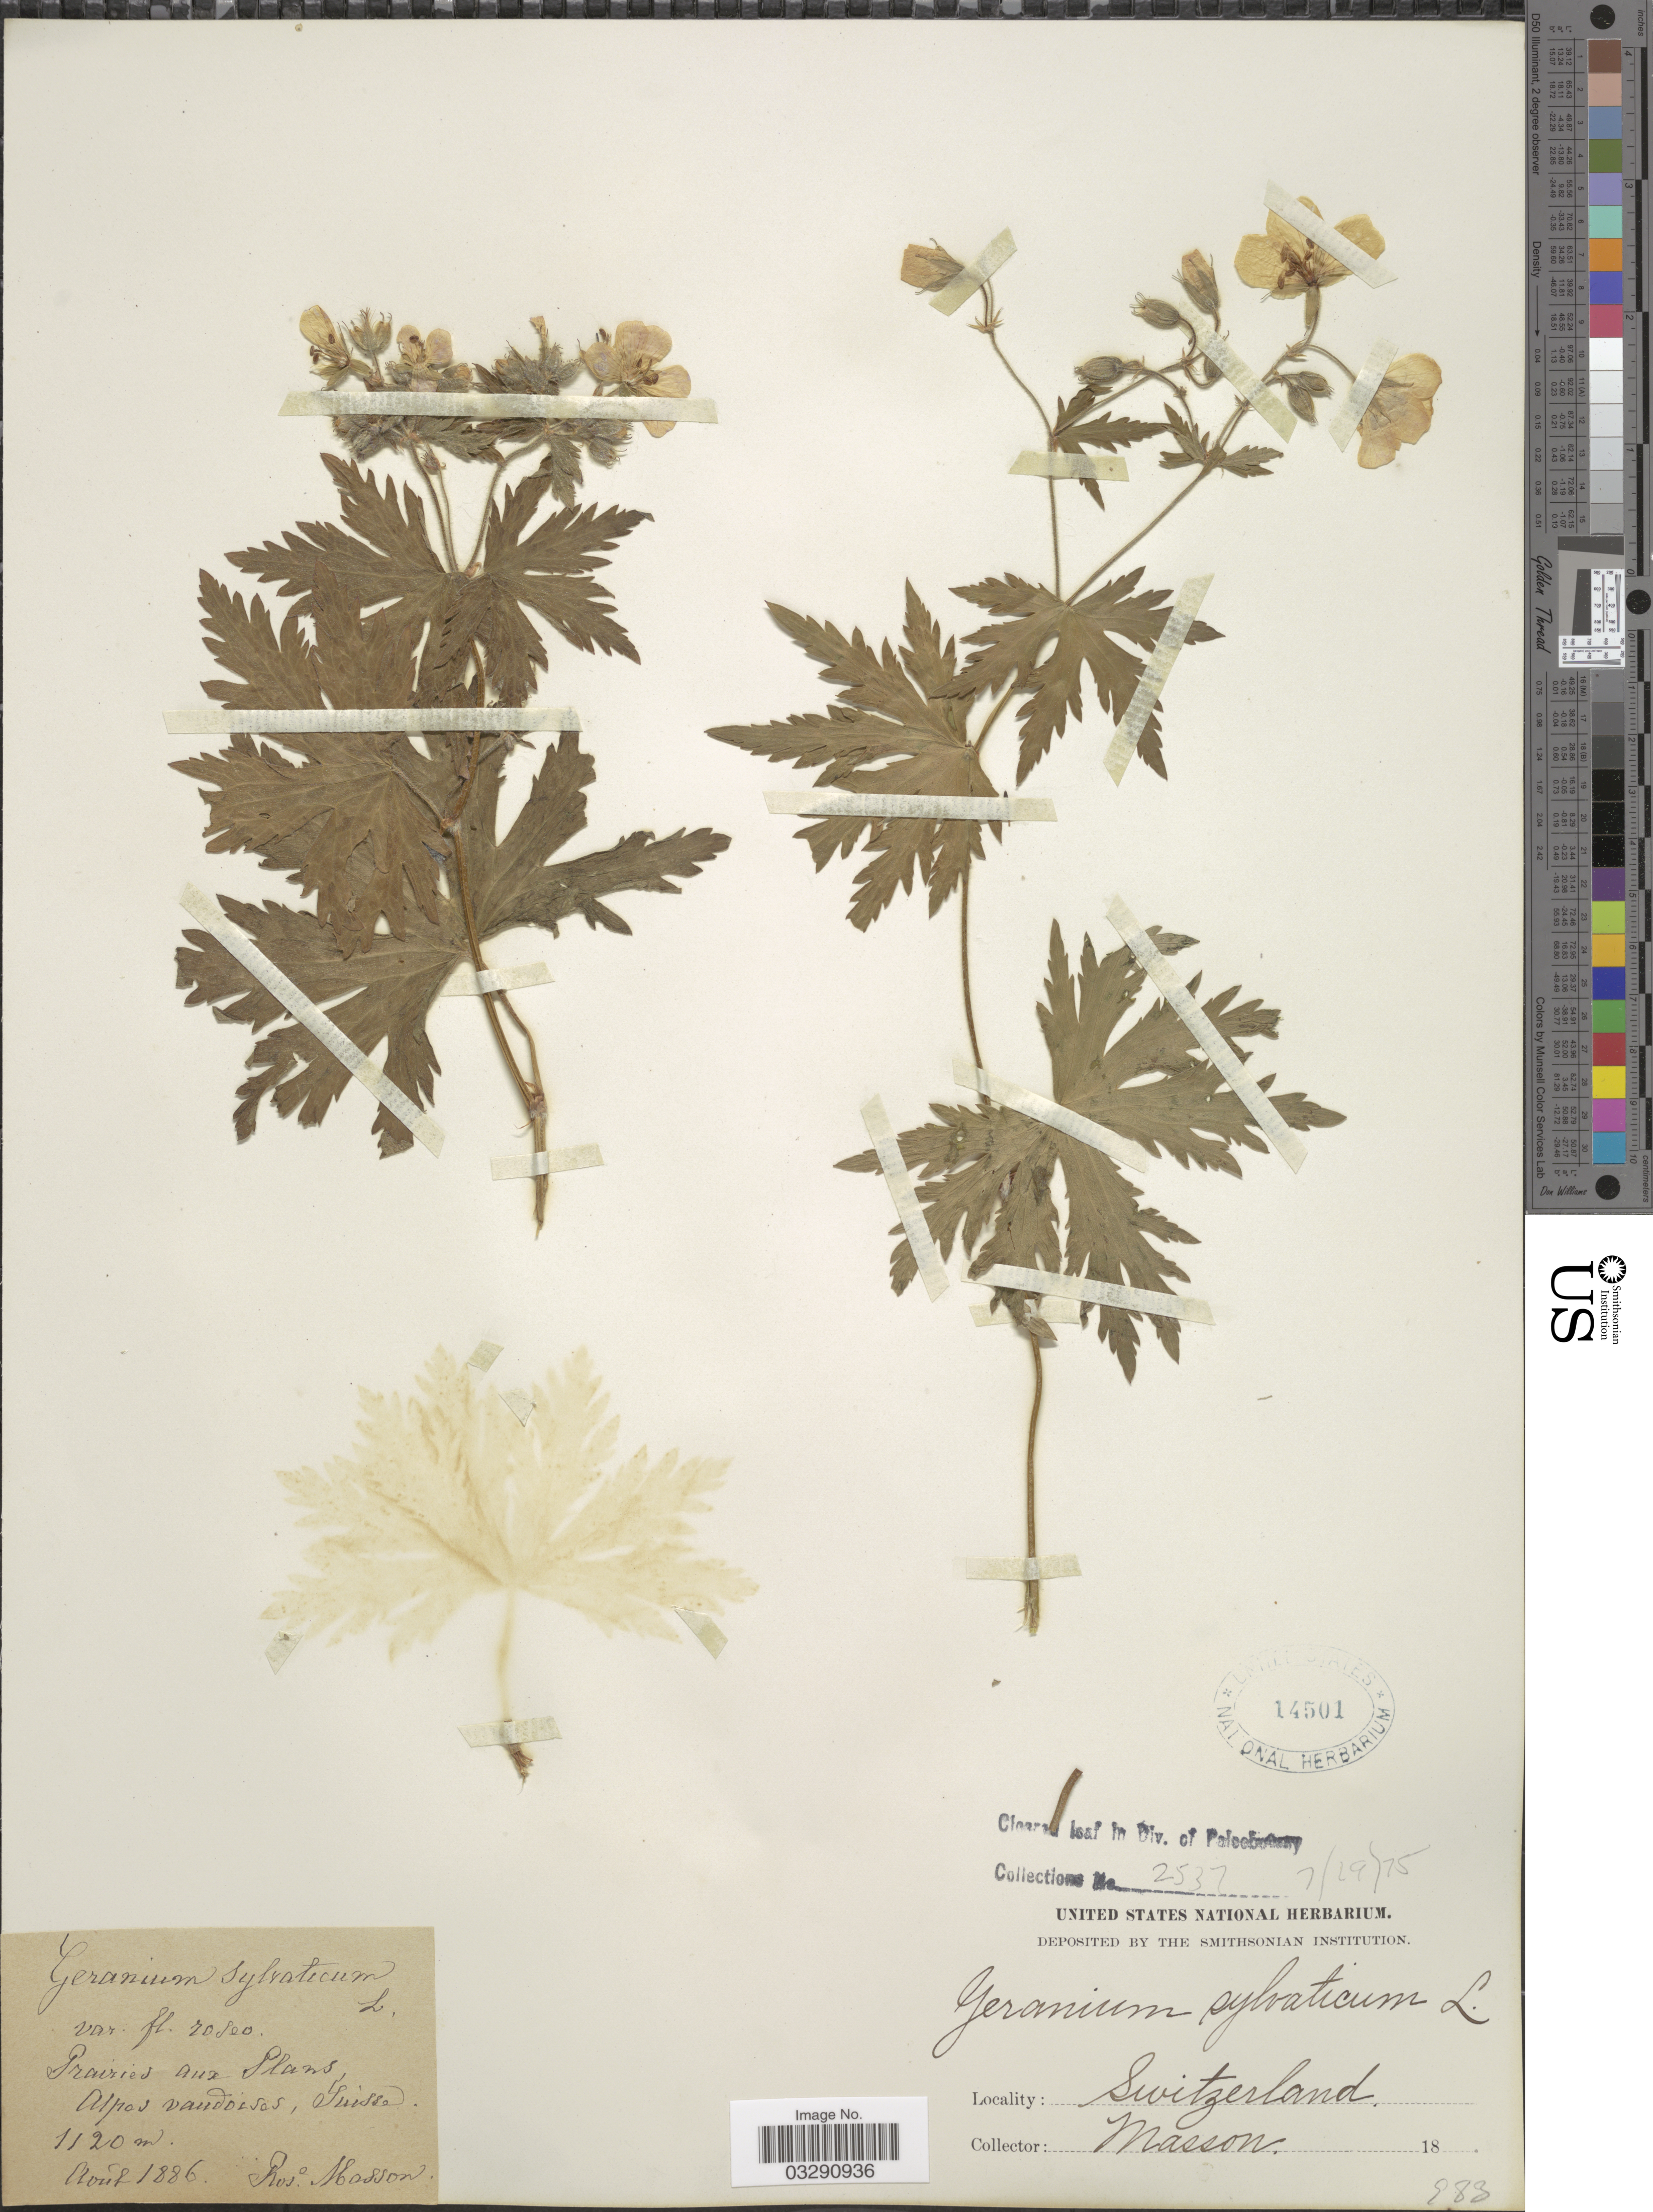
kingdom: Plantae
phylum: Tracheophyta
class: Magnoliopsida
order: Geraniales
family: Geraniaceae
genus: Geranium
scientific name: Geranium silvaticum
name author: L.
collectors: R. Masson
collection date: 1886-08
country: Switzerland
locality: Prairies aux Plans, Alpos vaudoises, Suisse.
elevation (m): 1120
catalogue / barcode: US 14501